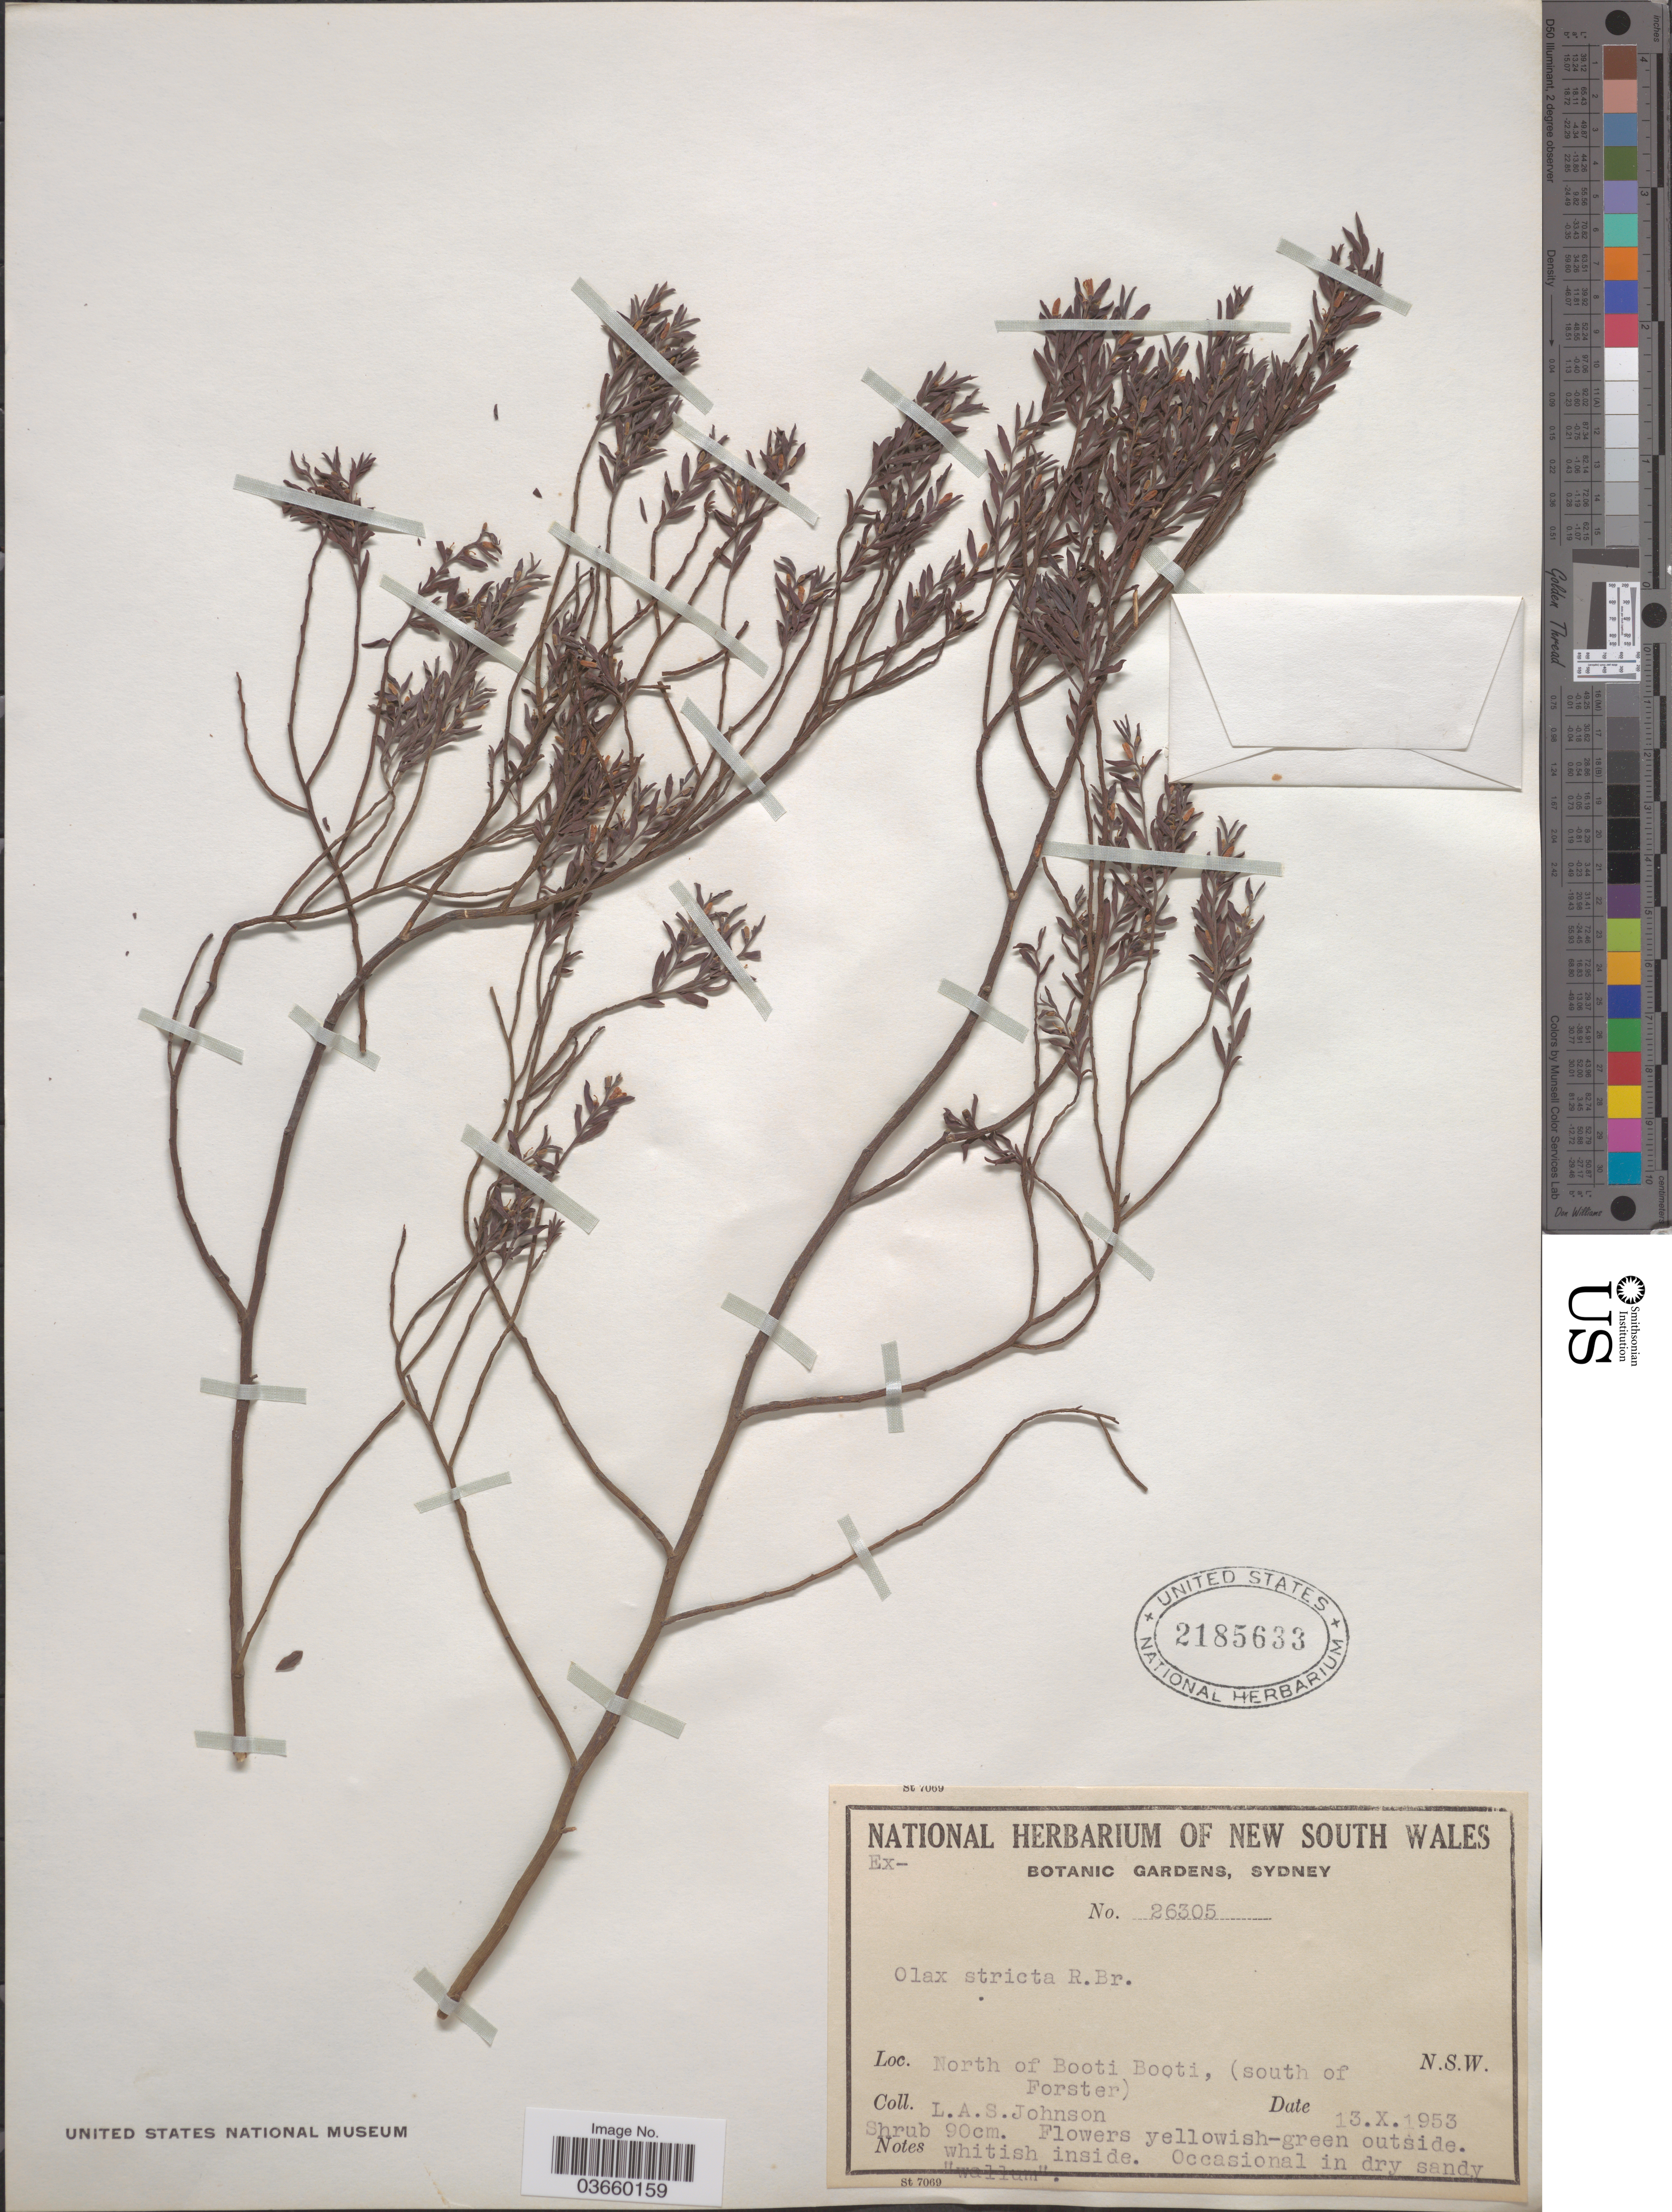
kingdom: Plantae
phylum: Tracheophyta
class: Magnoliopsida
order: Santalales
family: Olacaceae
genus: Olax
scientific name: Olax stricta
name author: R. Br.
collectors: L. A. S. Johnson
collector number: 26305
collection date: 1953-10-13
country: Australia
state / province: New South Wales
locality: North of Booti Booti, (south of Forster).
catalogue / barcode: US 2185633